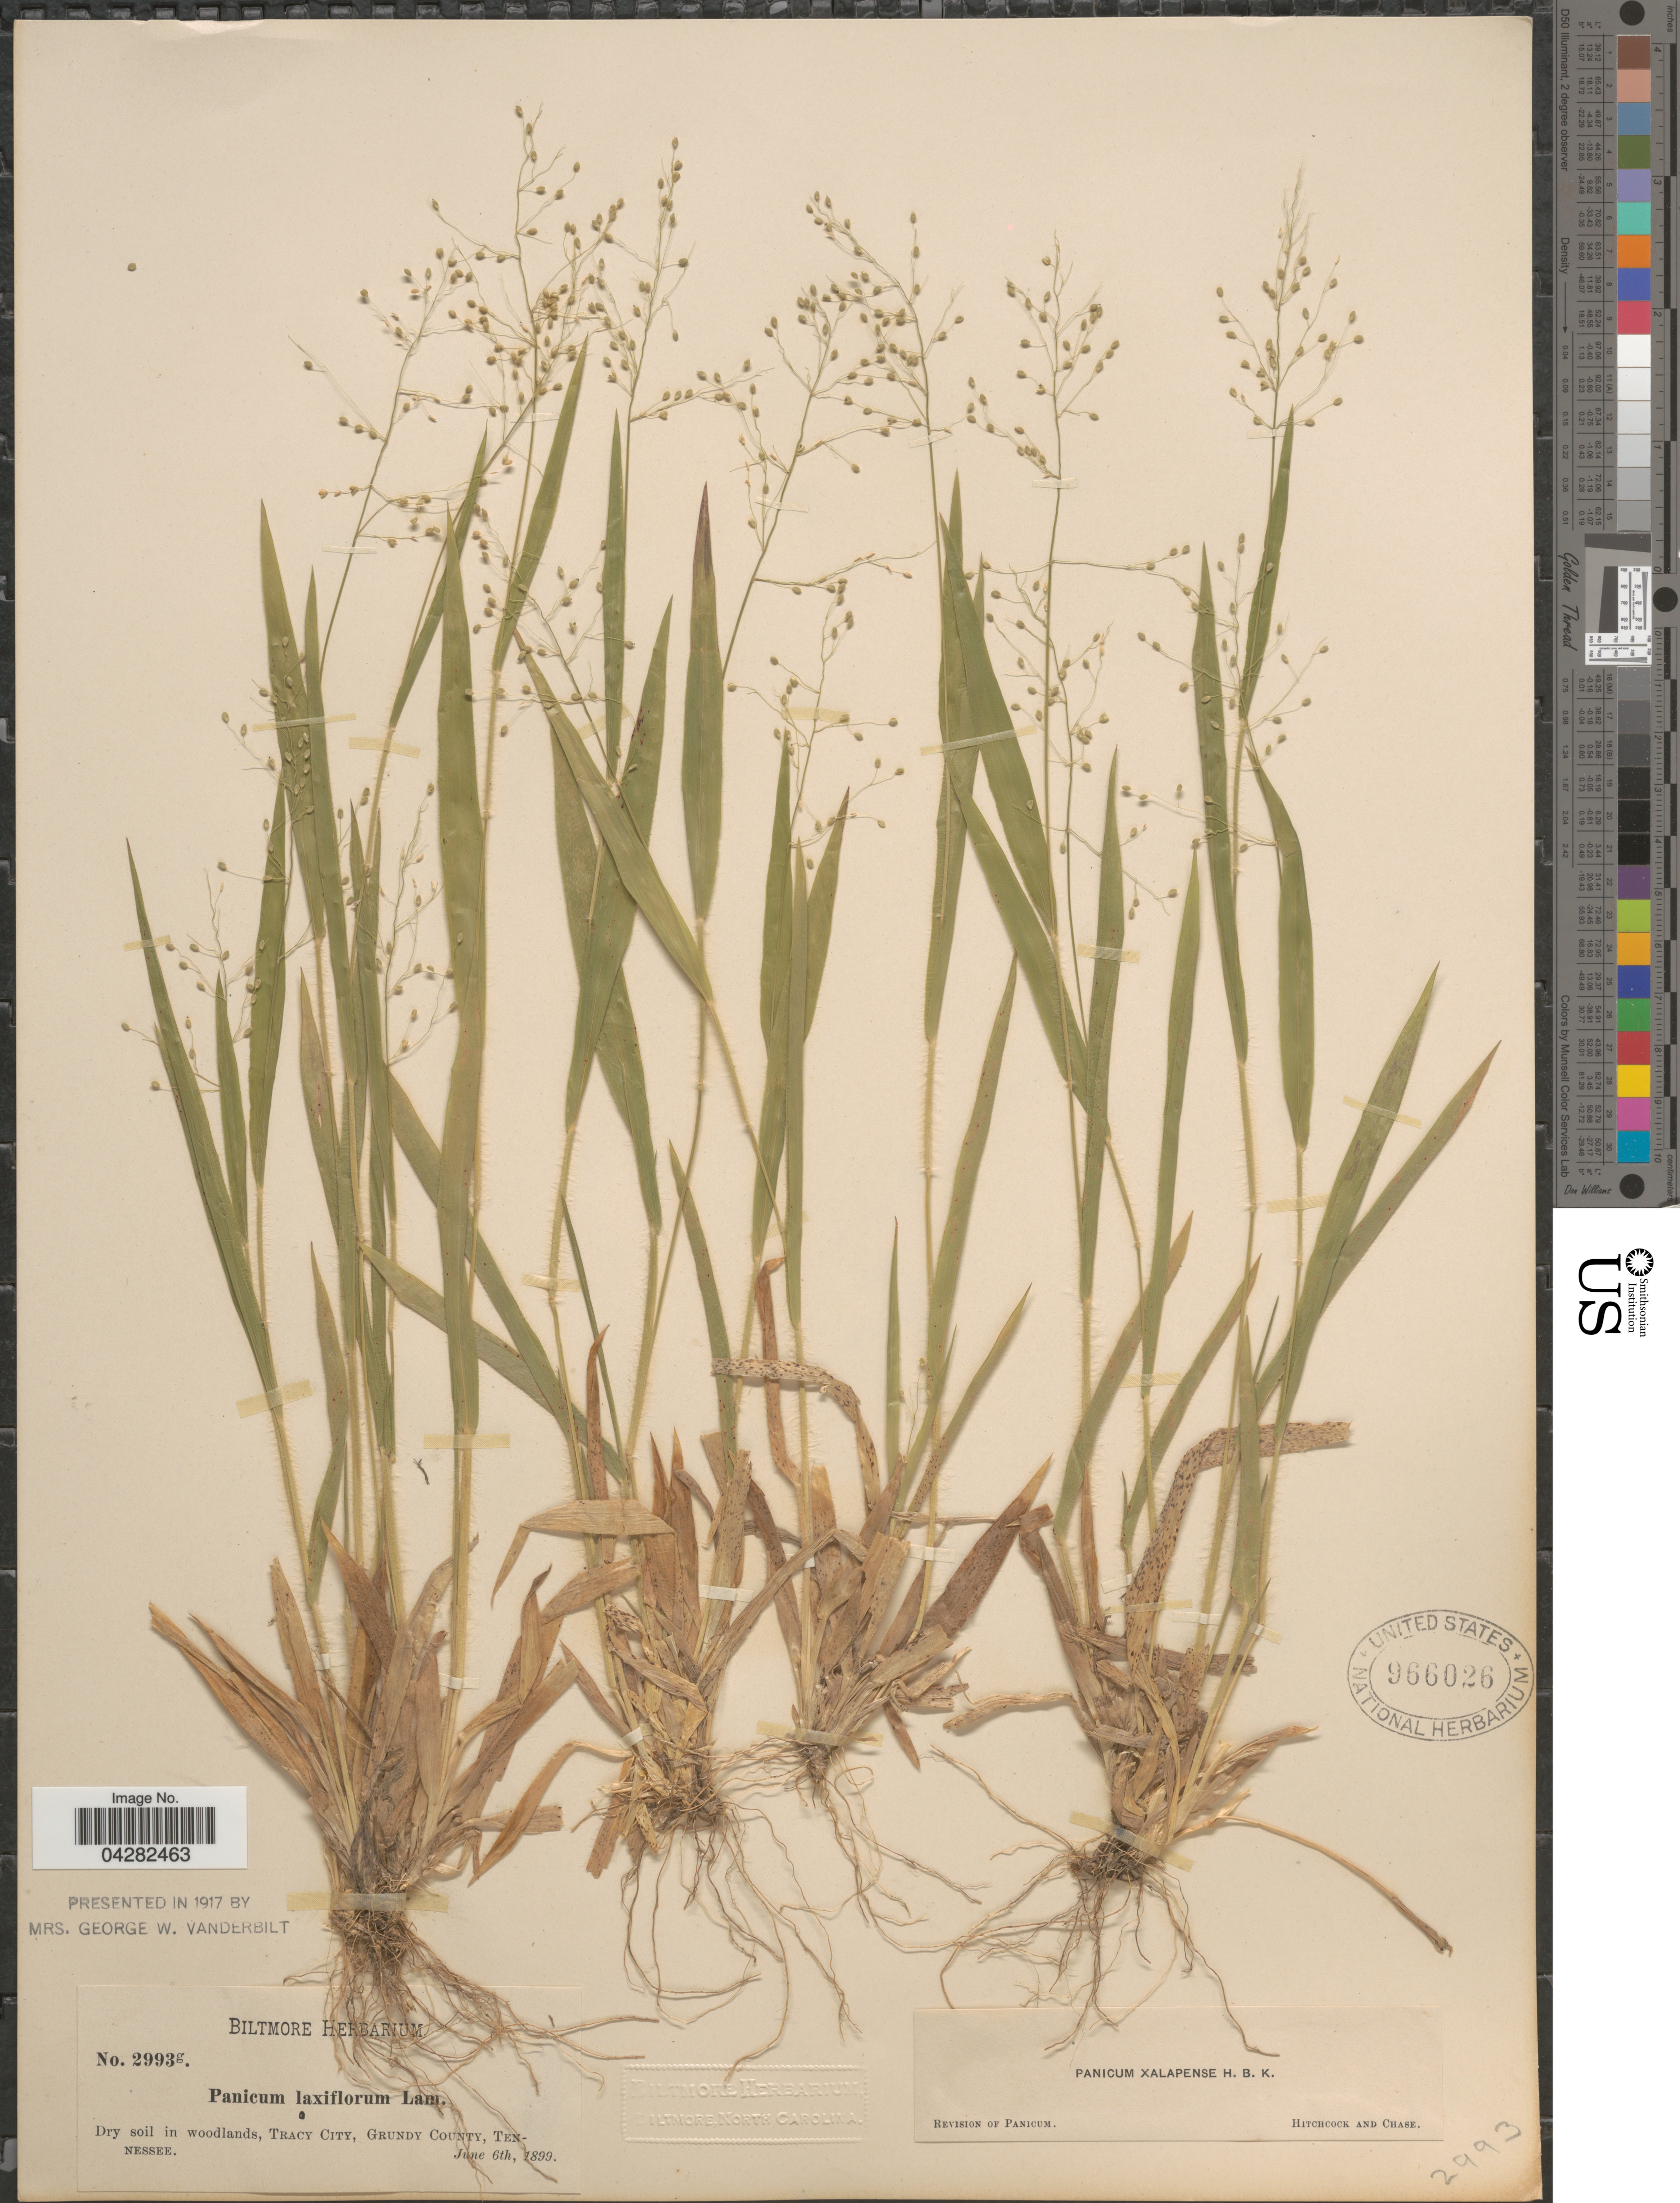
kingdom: Plantae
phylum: Tracheophyta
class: Liliopsida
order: Poales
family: Poaceae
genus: Dichanthelium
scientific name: Dichanthelium laxiflorum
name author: (Lam.) Gould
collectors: ex herb. Biltmore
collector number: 2993g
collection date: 1899-06-06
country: United States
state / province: Tennessee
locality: In woodlands, Tracy City, Grundy County.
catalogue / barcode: US 966026